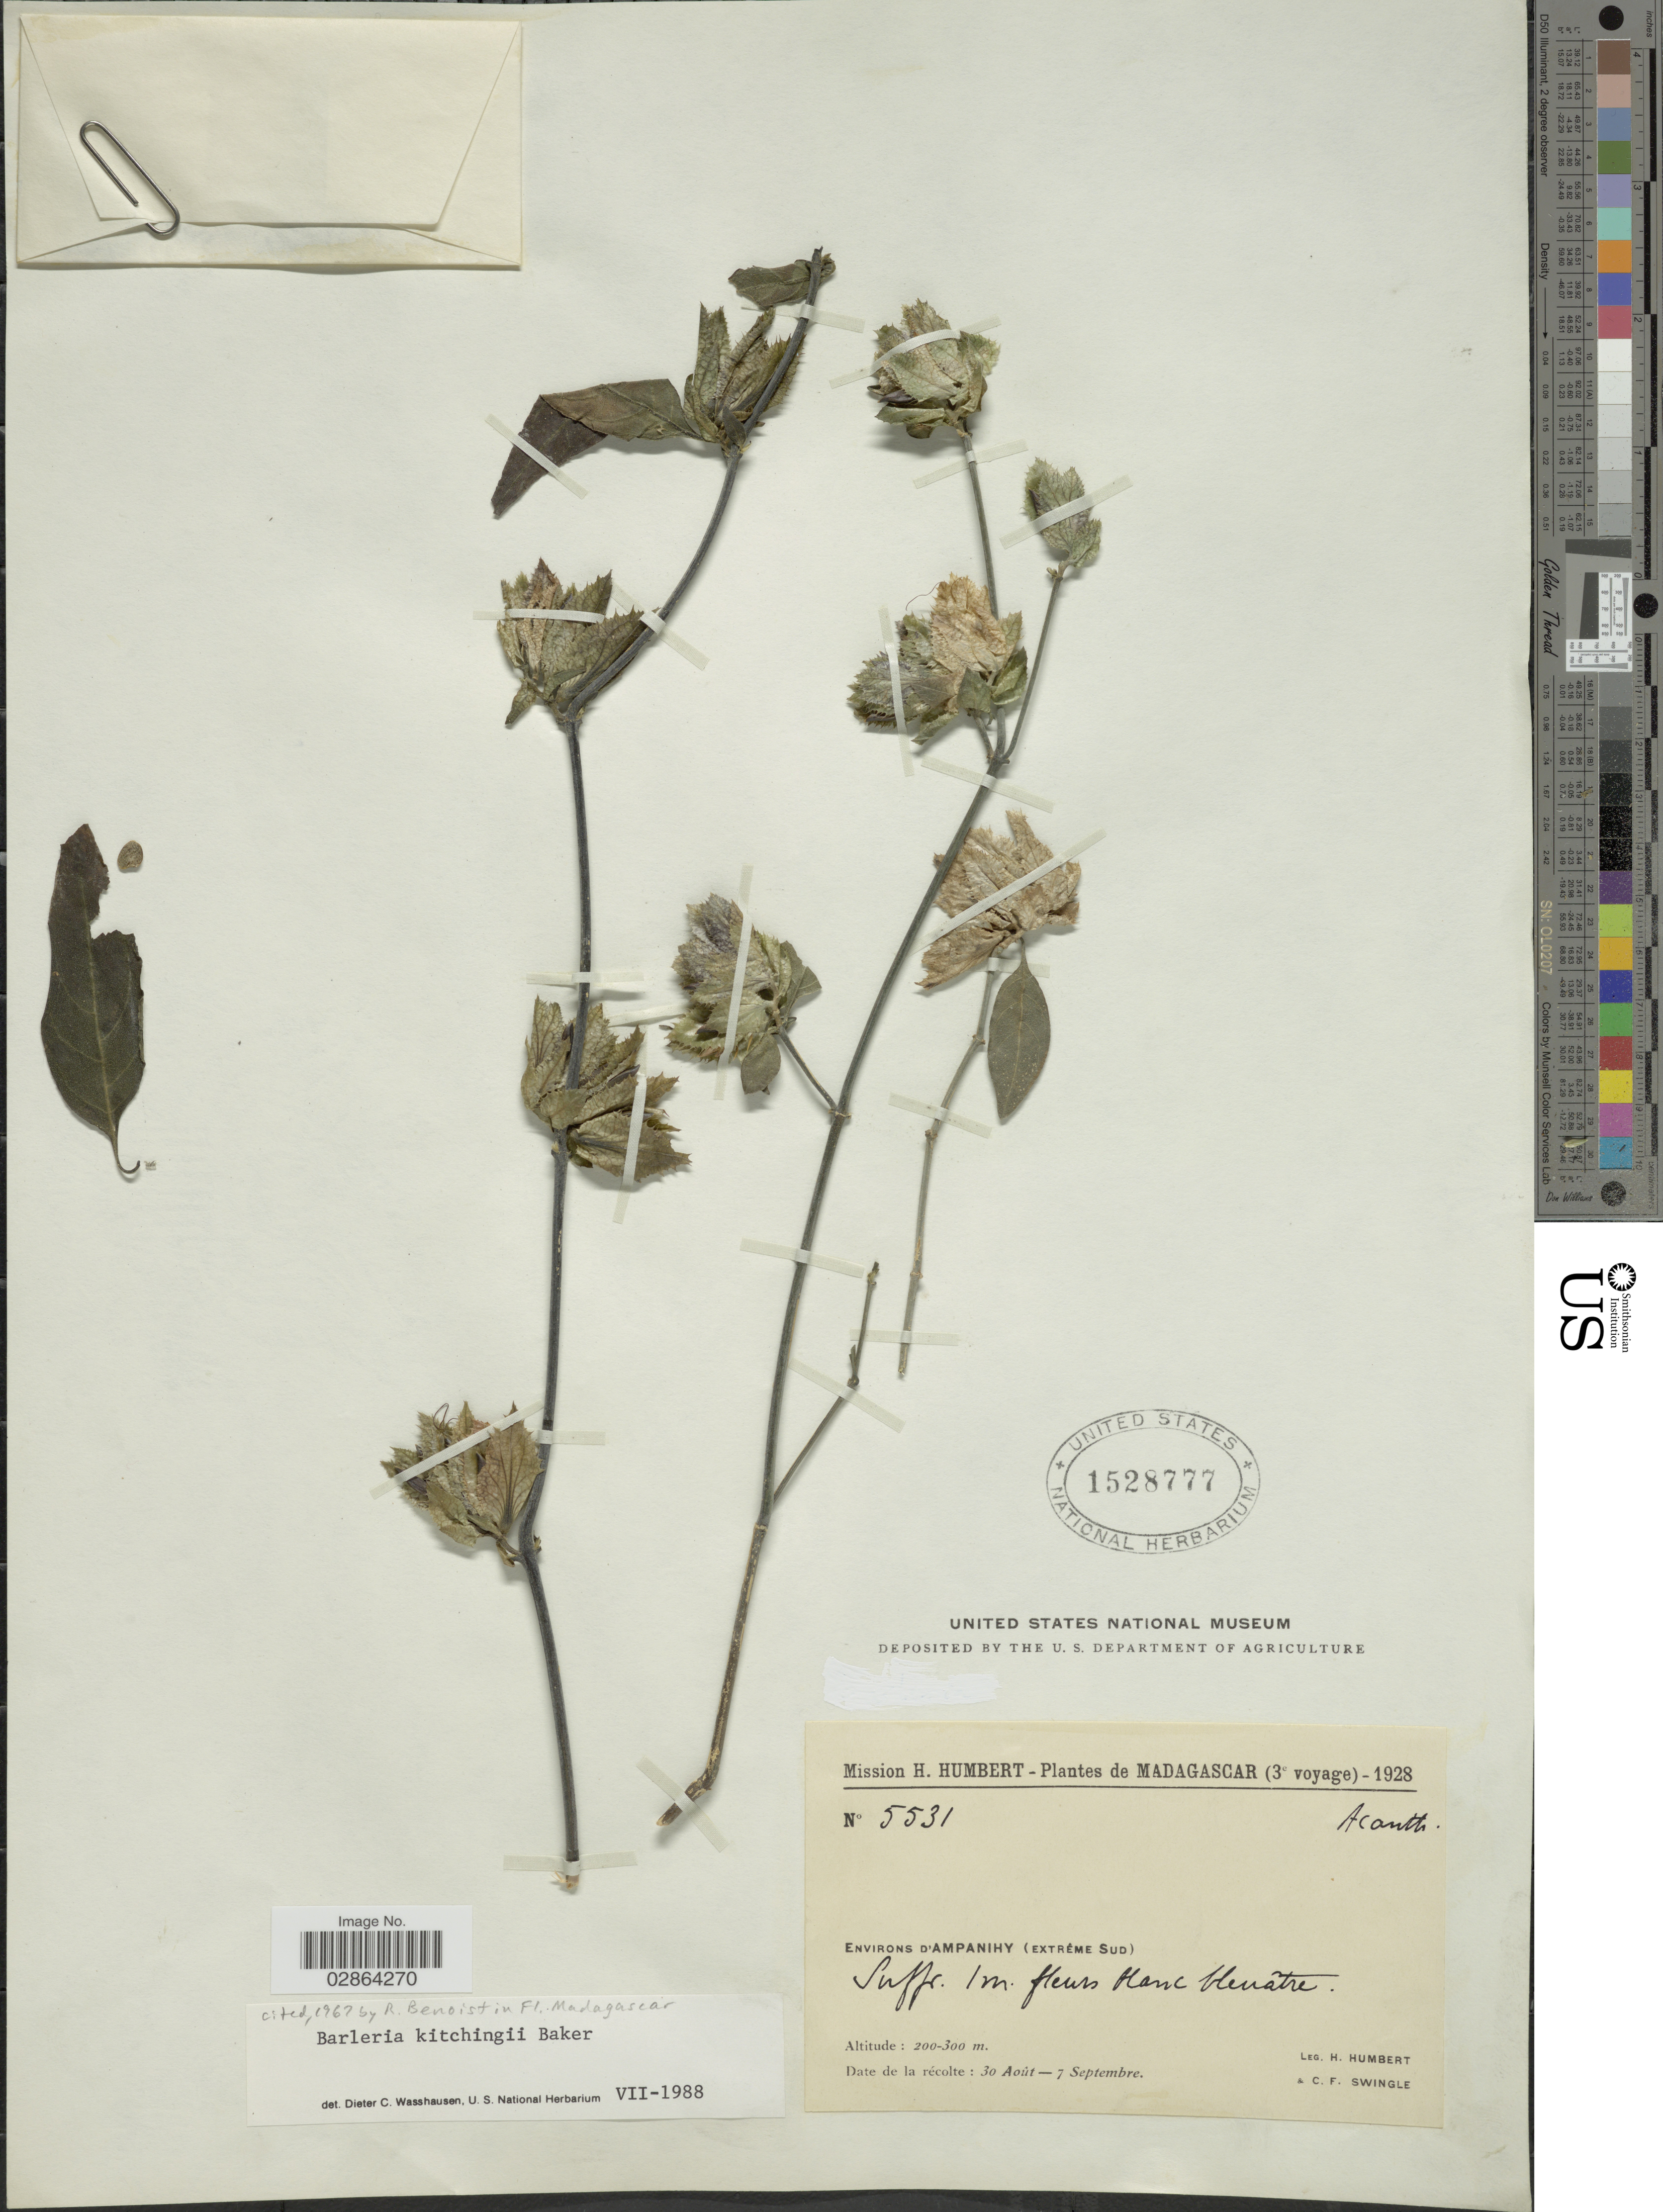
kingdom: Plantae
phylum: Tracheophyta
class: Magnoliopsida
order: Lamiales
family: Acanthaceae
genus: Barleria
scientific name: Barleria kitchingi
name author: Baker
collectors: H. Humbert & C. Swingle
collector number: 5531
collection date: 1928-08-30/1928-09-07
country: Madagascar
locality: Environs d'Ampanihy (Extréme Sud).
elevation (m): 200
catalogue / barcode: US 1528777